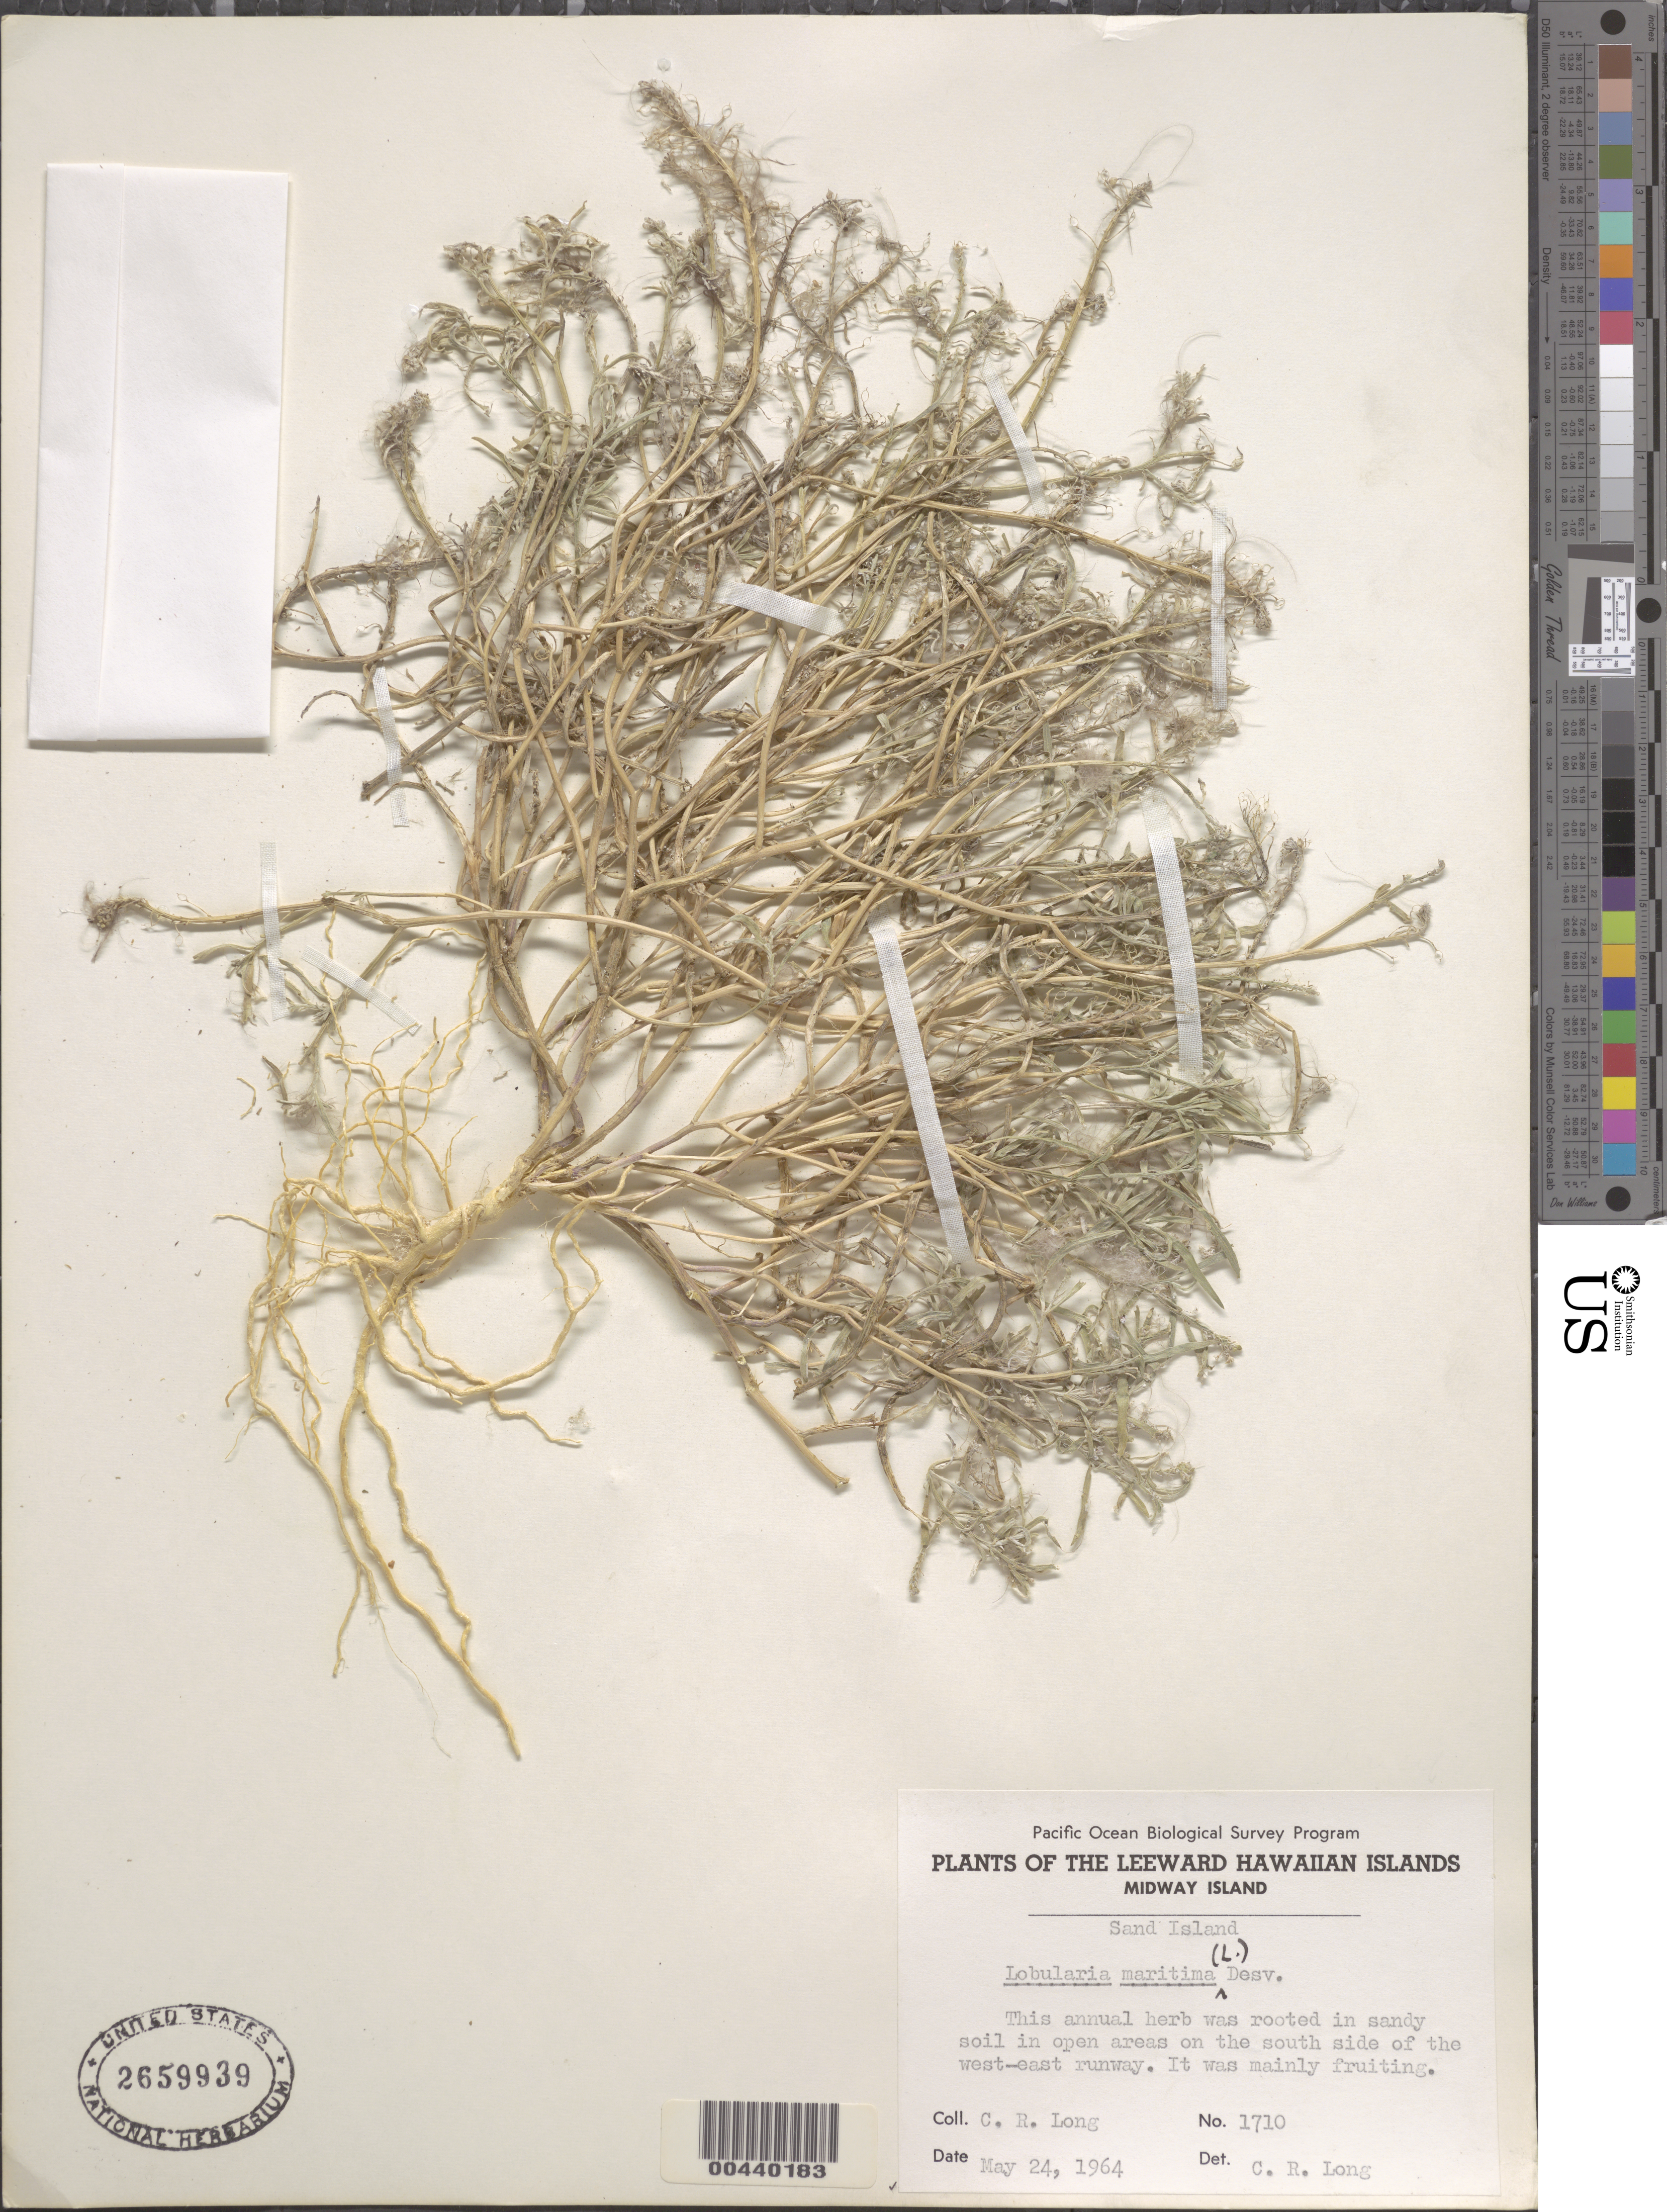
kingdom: Plantae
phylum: Tracheophyta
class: Magnoliopsida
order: Brassicales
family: Brassicaceae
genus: Lobularia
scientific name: Lobularia maritima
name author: (L.) Desv.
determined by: Long, C. R.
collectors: C. Long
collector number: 1710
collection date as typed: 24 May 1964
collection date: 1964-05-24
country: U.S. Administered Pacific Islands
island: Midway Atoll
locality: On the south side of the west-east runway, Sand Islet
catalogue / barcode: US 2659939